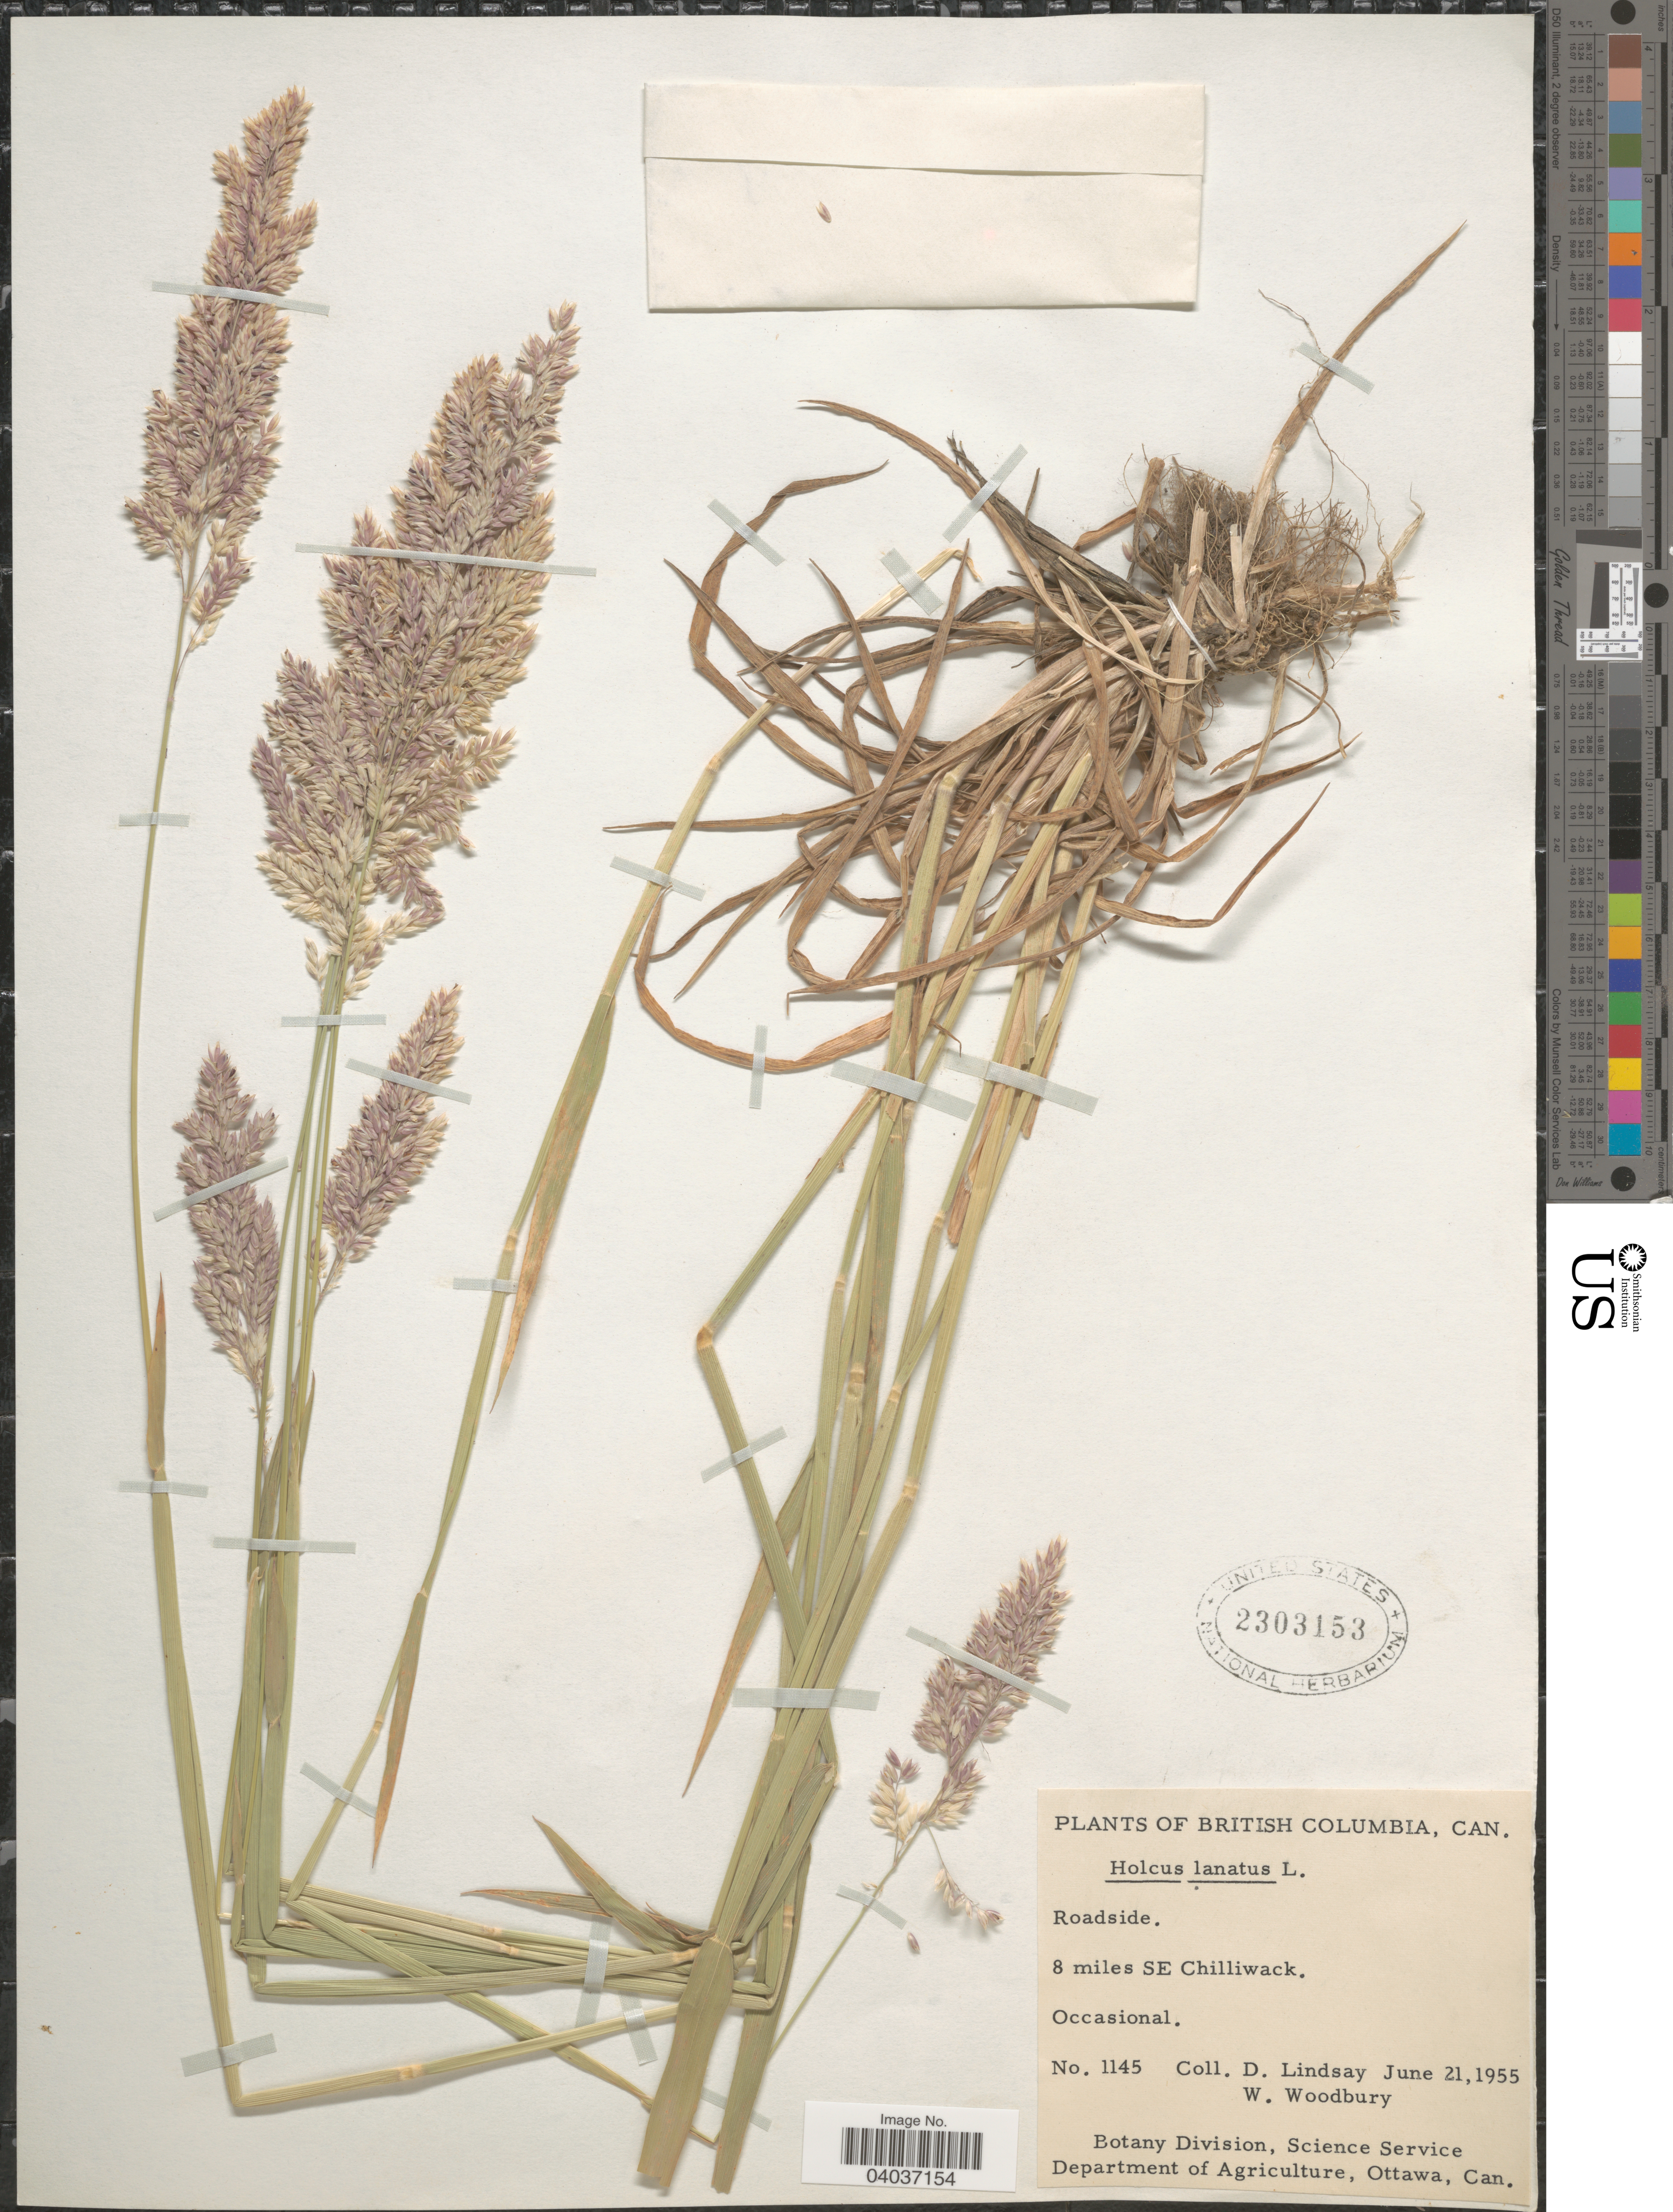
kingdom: Plantae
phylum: Tracheophyta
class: Liliopsida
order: Poales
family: Poaceae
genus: Holcus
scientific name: Holcus lanatus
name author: L.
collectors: D. C. Lindsay & W. Woodbury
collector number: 1145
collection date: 1955-06-21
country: Canada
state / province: British Columbia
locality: Roadside. 8 miles SE Chilliwack.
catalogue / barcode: US 2303153